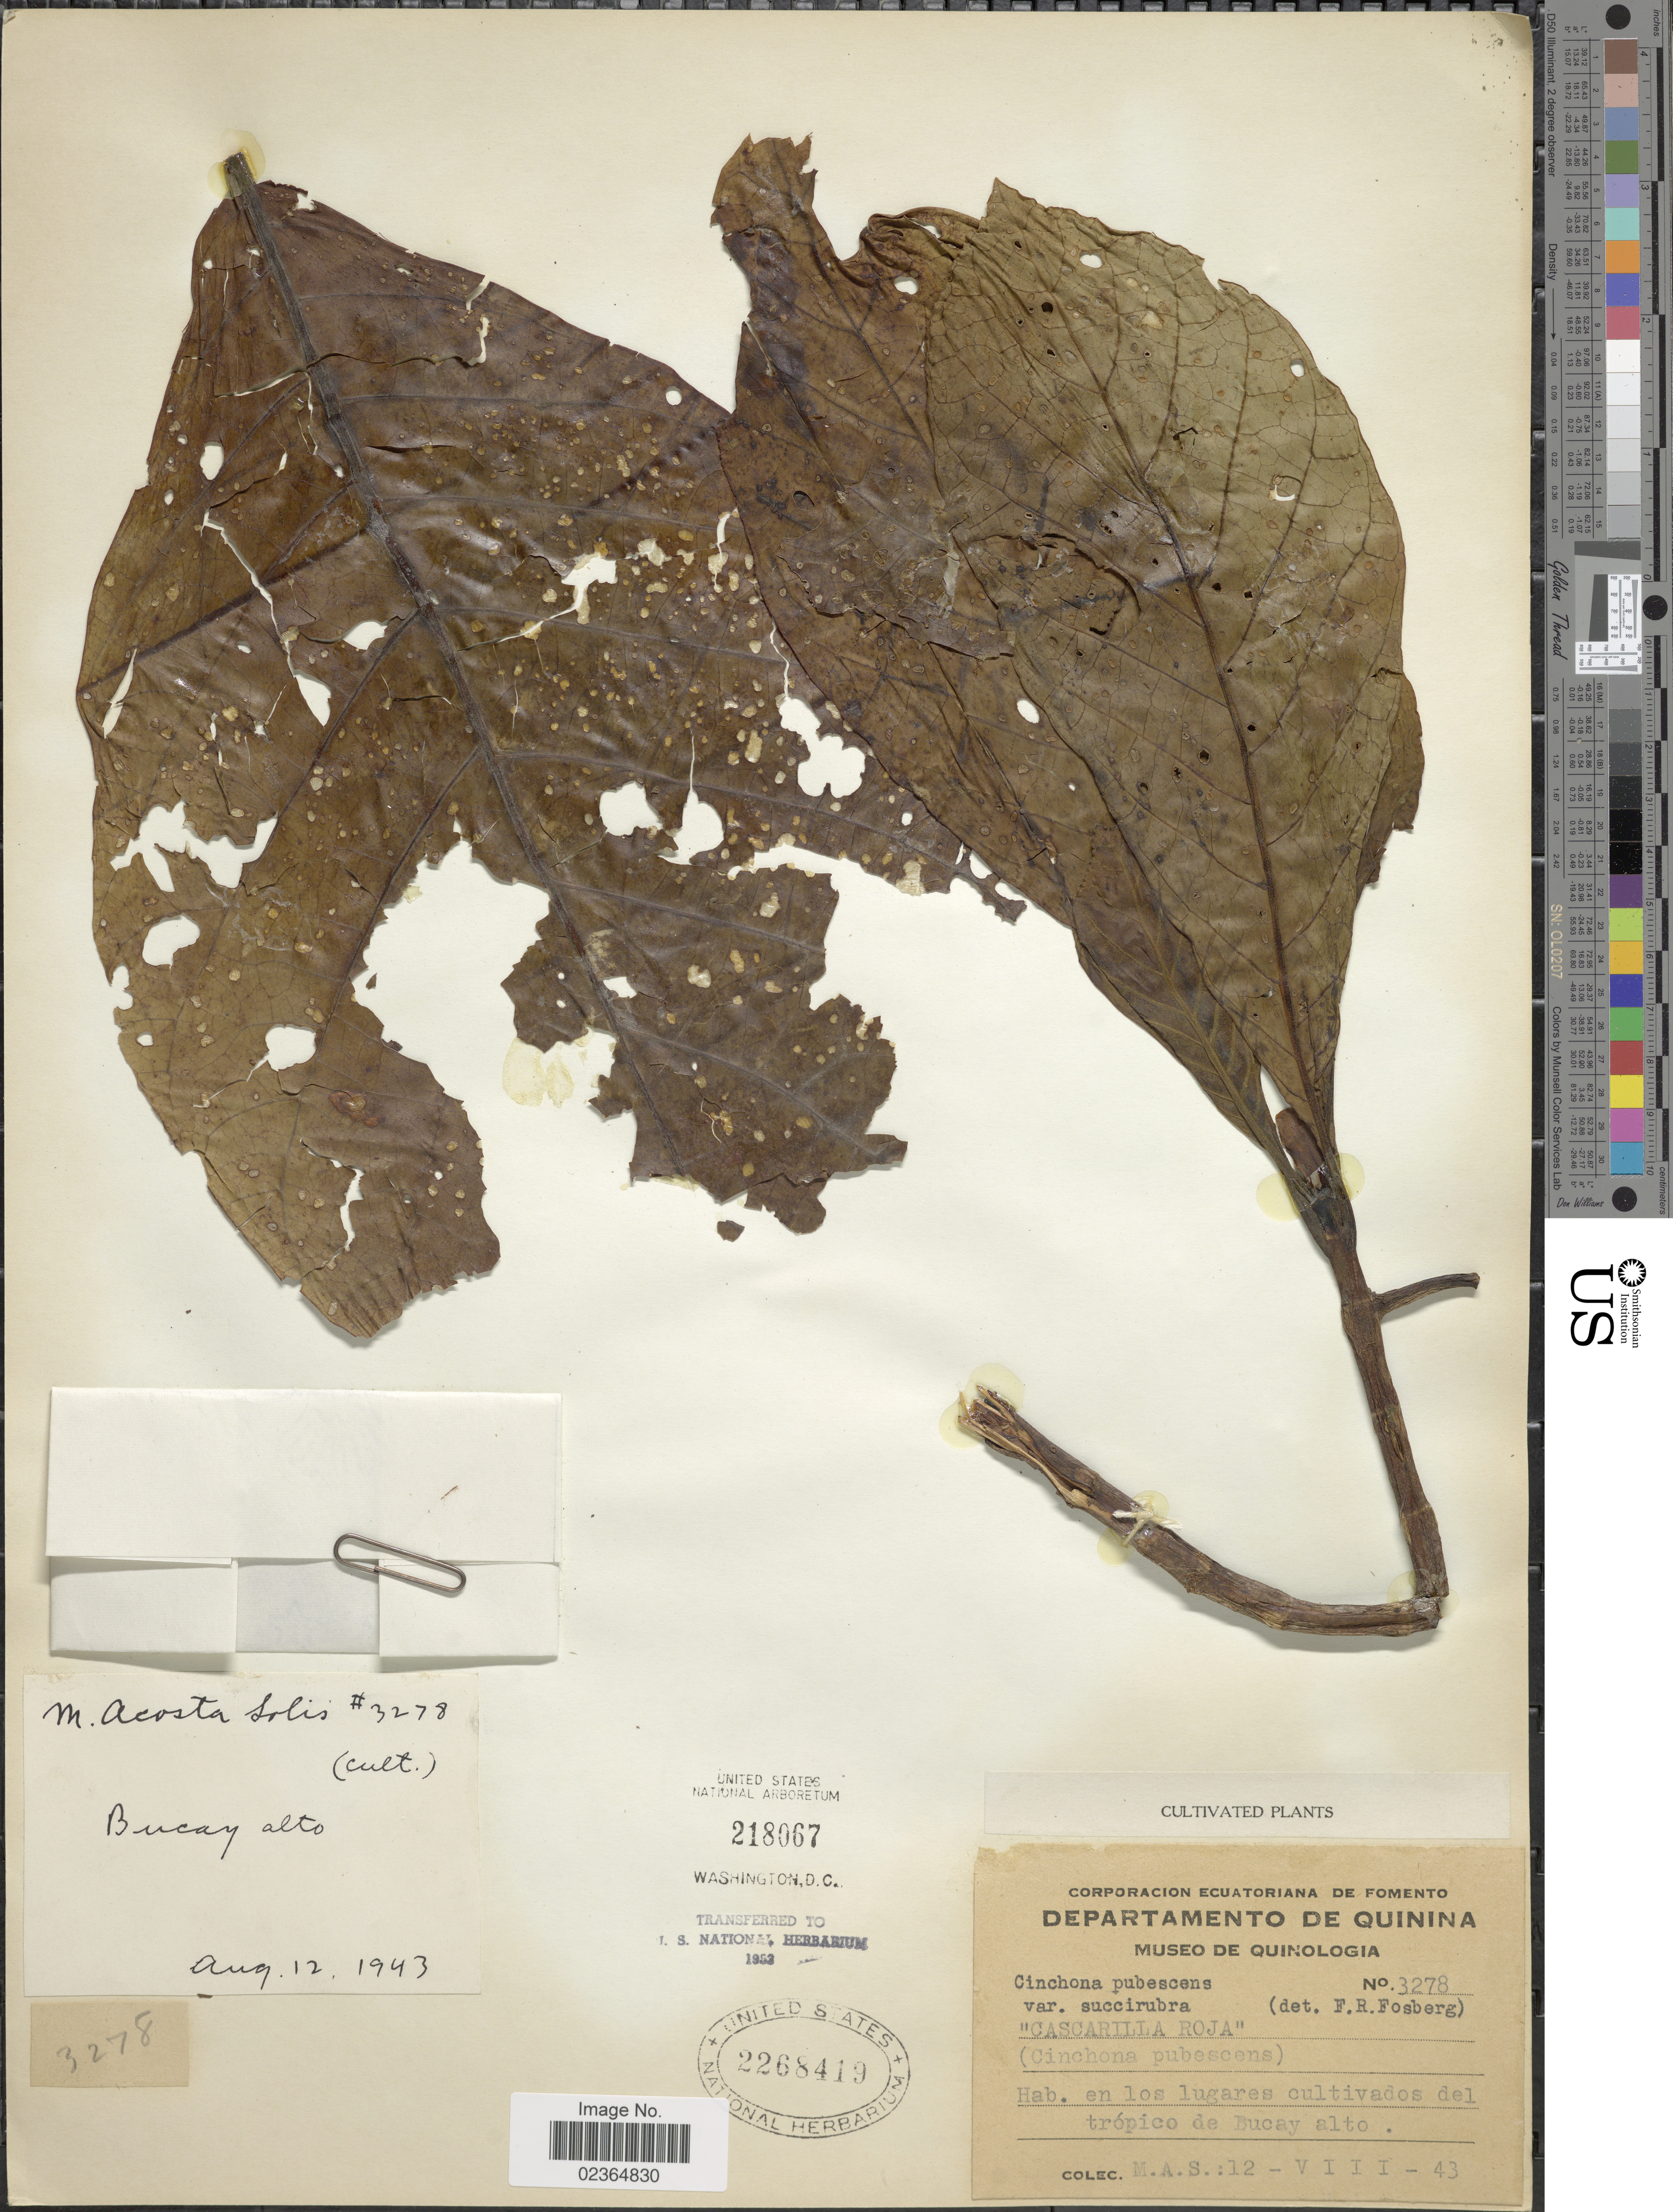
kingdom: Plantae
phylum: Tracheophyta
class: Magnoliopsida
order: Gentianales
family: Rubiaceae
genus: Cinchona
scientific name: Cinchona pubescens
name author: Vahl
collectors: M. Acosta Solis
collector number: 3278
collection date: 1943-08-12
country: Ecuador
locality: Bucay alto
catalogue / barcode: US 2268419